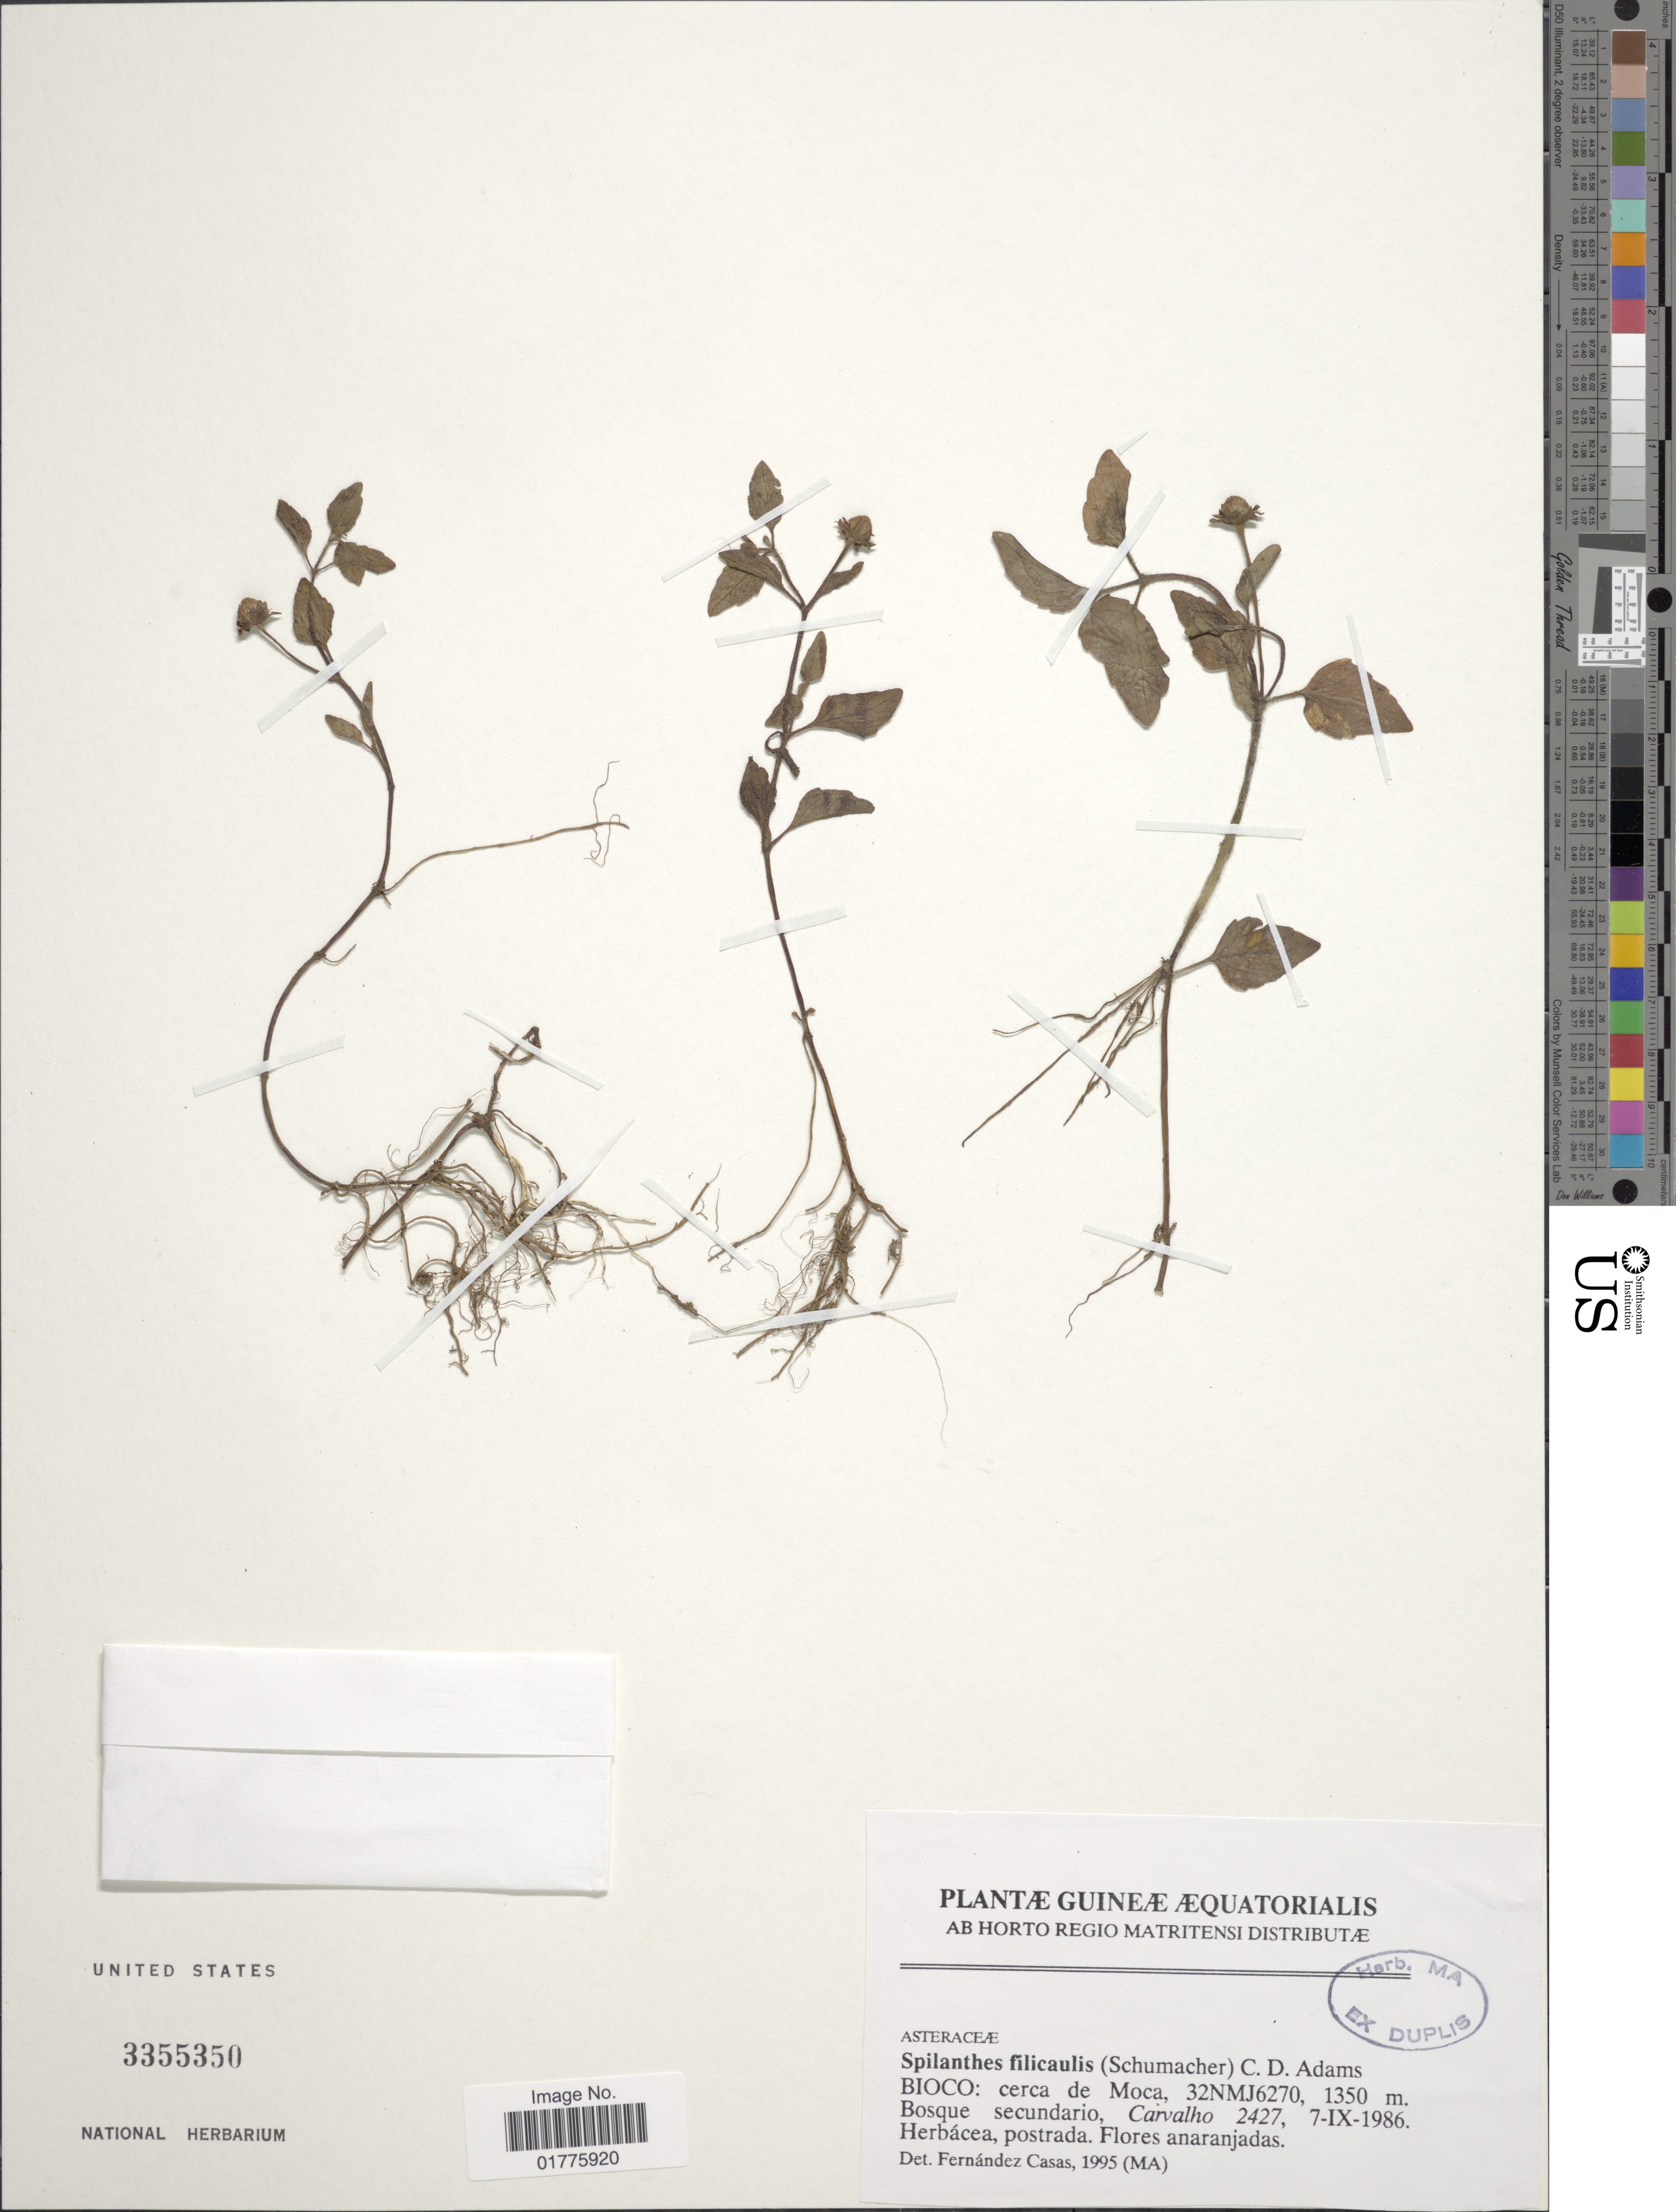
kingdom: Plantae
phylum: Tracheophyta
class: Magnoliopsida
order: Asterales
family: Asteraceae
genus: Acmella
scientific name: Acmella caulirhiza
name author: Delile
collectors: Carvalho, --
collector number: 2427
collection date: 1986-09-07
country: Equatorial Guinea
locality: Guineae, Aequatorialis, Bioco: cerca de Moca, 32NMJ6270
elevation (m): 1350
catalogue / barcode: US 3355350